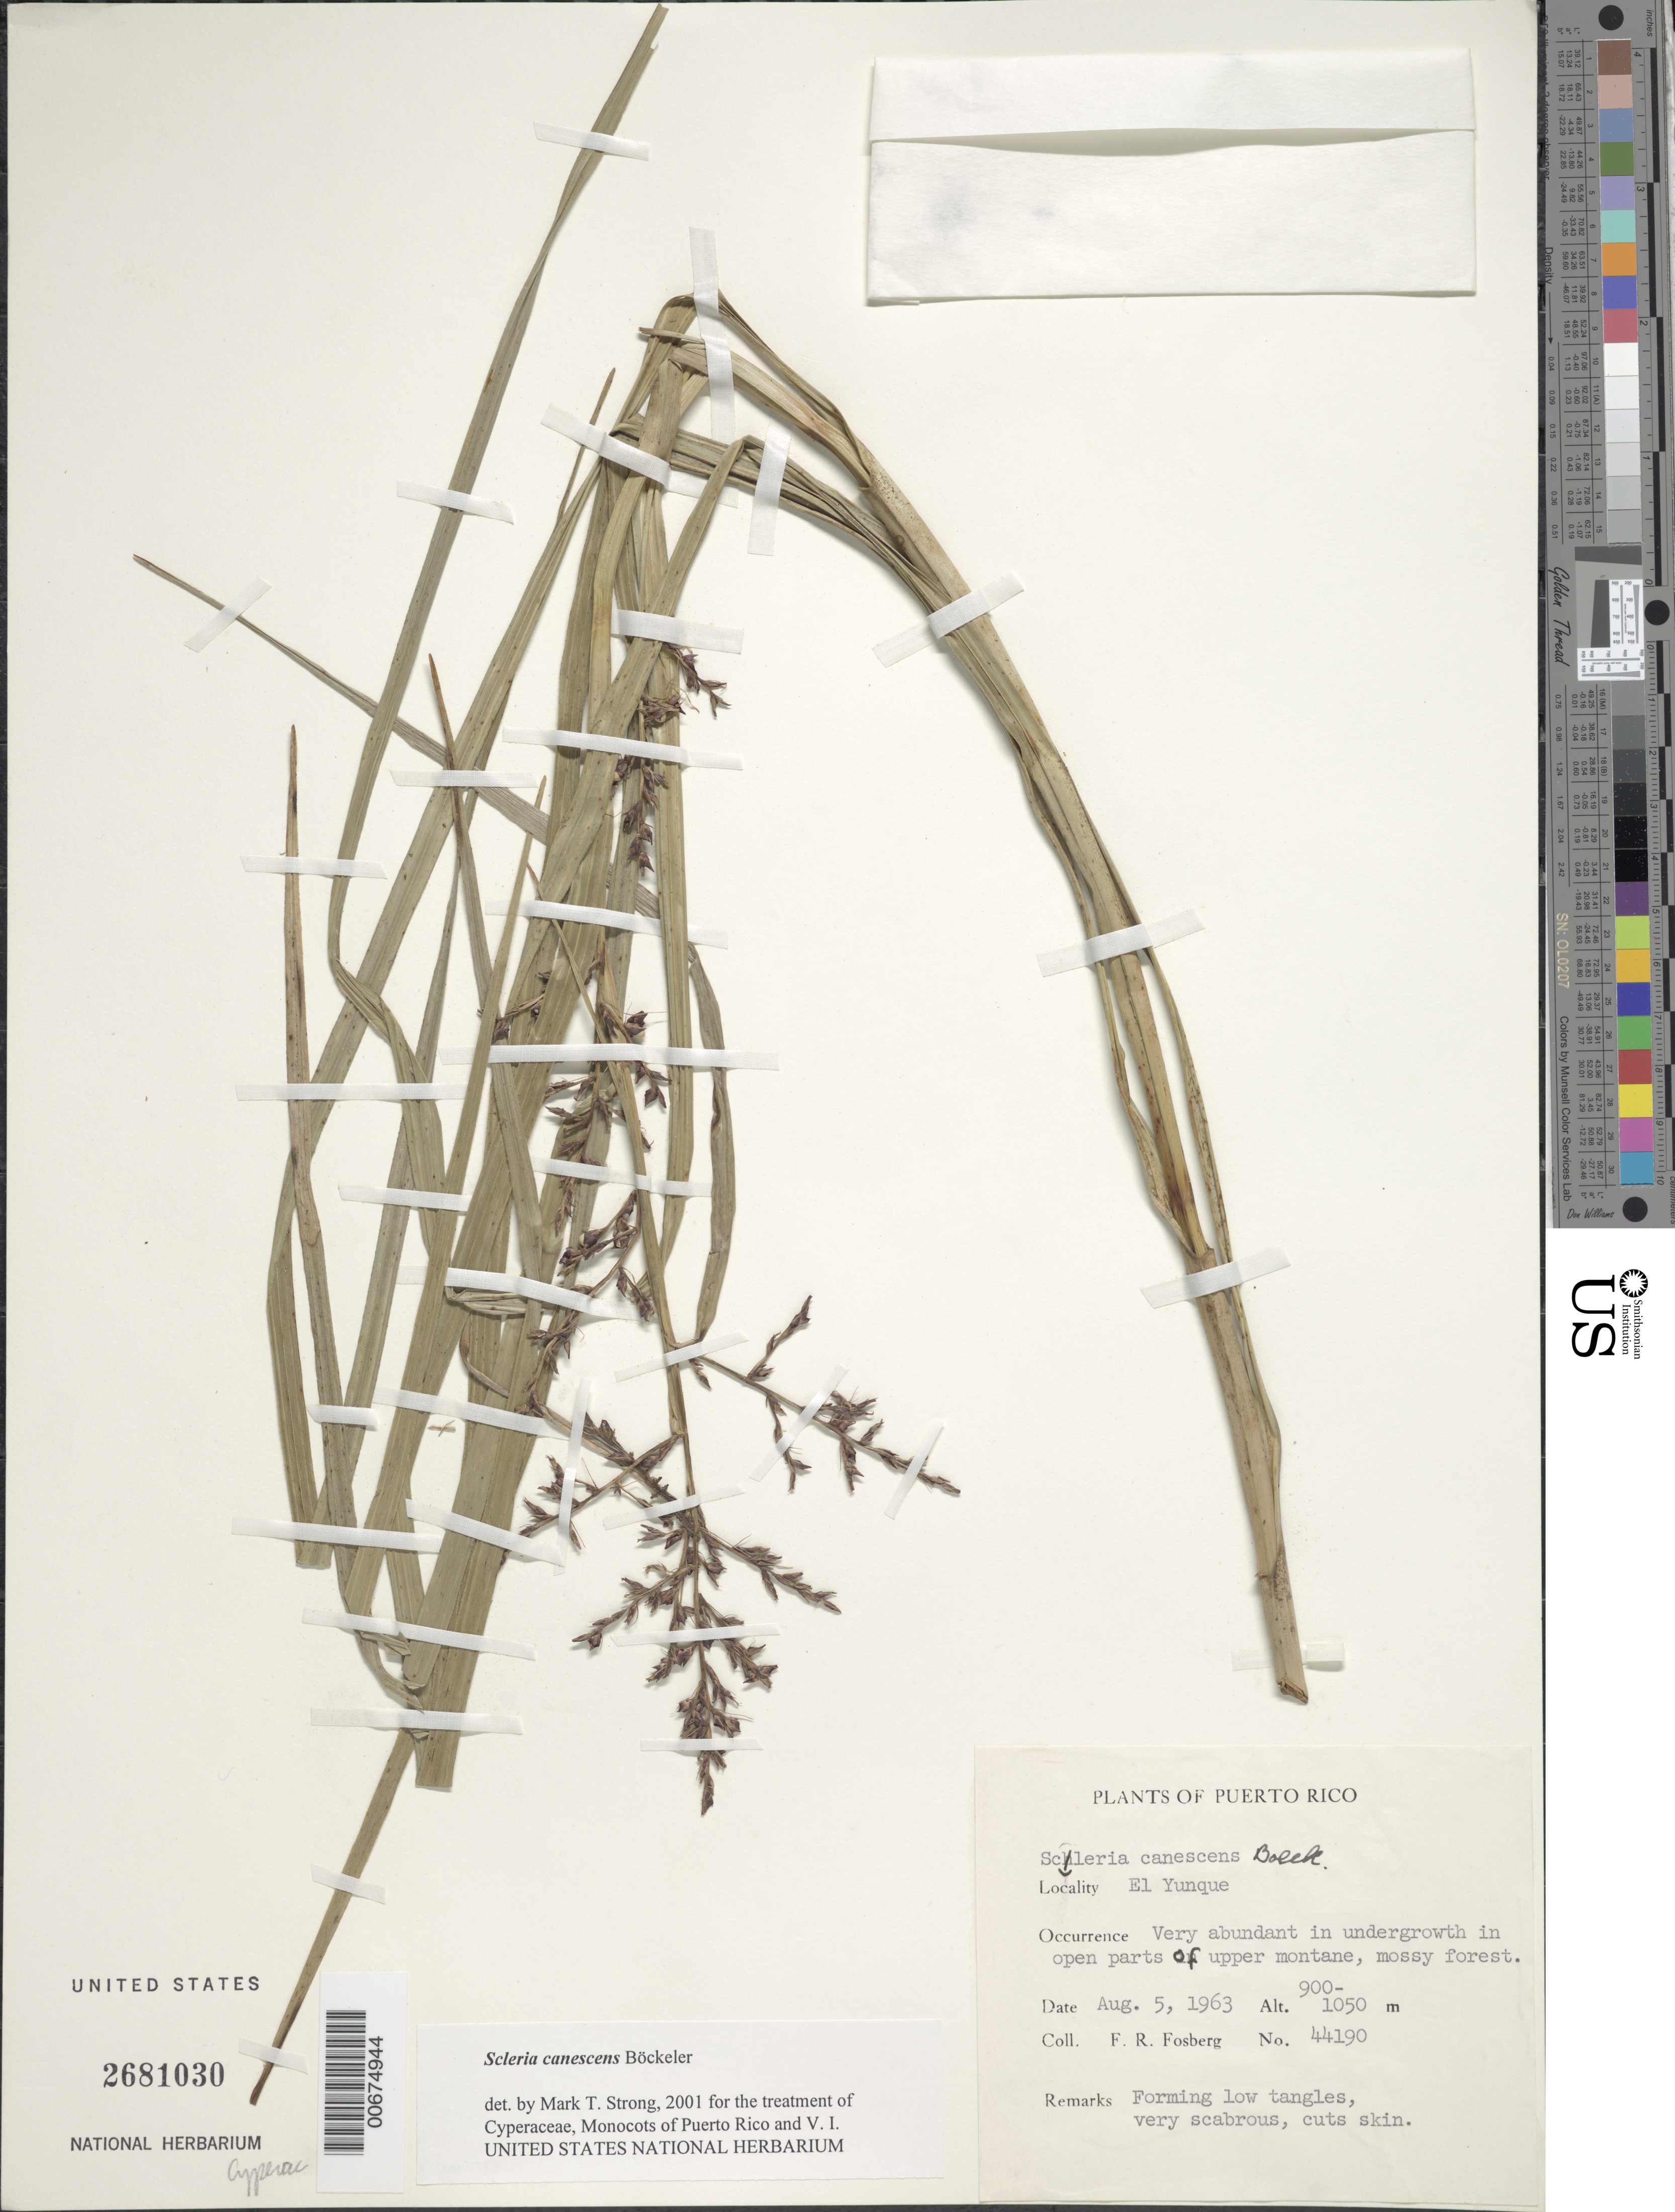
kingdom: Plantae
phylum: Tracheophyta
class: Liliopsida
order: Poales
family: Cyperaceae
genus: Scleria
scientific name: Scleria canescens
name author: Boeckeler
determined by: Strong, M. T., (US), Smithsonian Institution - National Museum of Natural History (UNITED STATES)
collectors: F. R. Fosberg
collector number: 44190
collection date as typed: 05 Aug 1963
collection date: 1963-08-05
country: Puerto Rico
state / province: Río Grande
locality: El Yunque.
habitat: In undergrowth in open parts of upper montane, mossy forest.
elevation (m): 900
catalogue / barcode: US 2681030